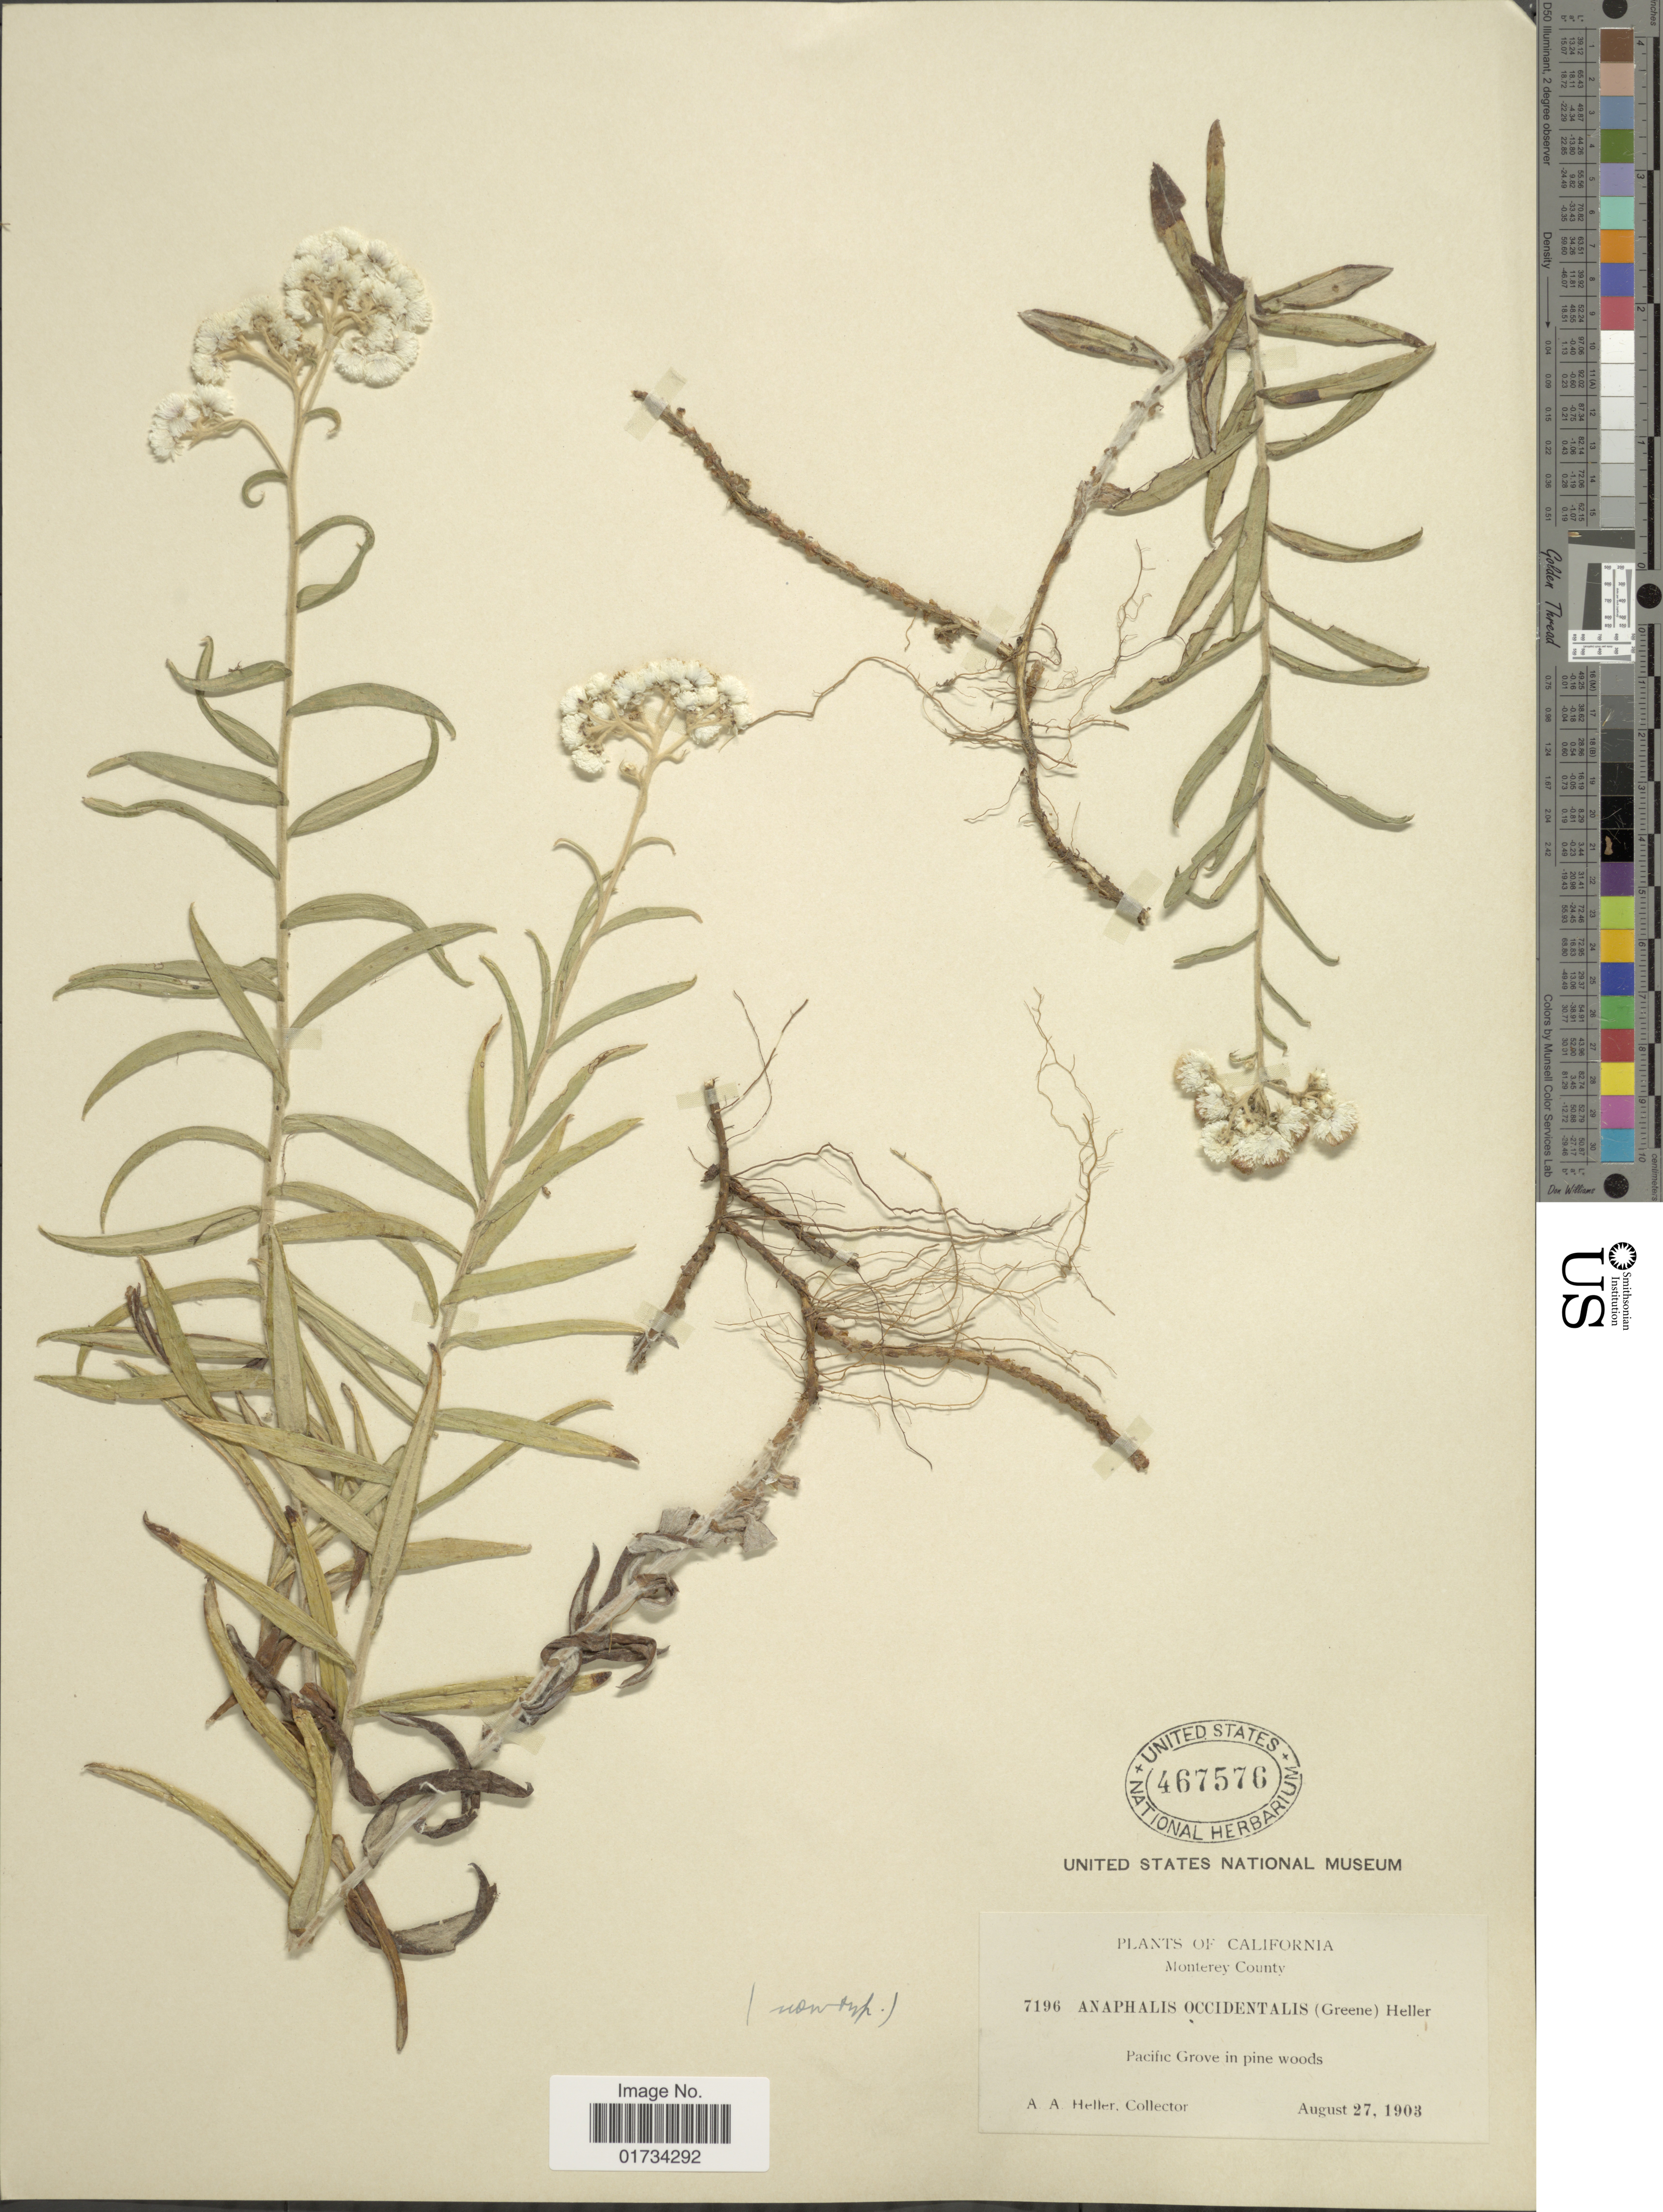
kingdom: Plantae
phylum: Tracheophyta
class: Magnoliopsida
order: Asterales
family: Asteraceae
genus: Anaphalis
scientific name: Anaphalis margaritacea var. occidentalis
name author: Greene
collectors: A. A. Heller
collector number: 7196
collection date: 1903-08-27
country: United States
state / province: California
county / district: Monterey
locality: California. Monterey County. Pacific Grove in pine woods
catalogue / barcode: US 467576